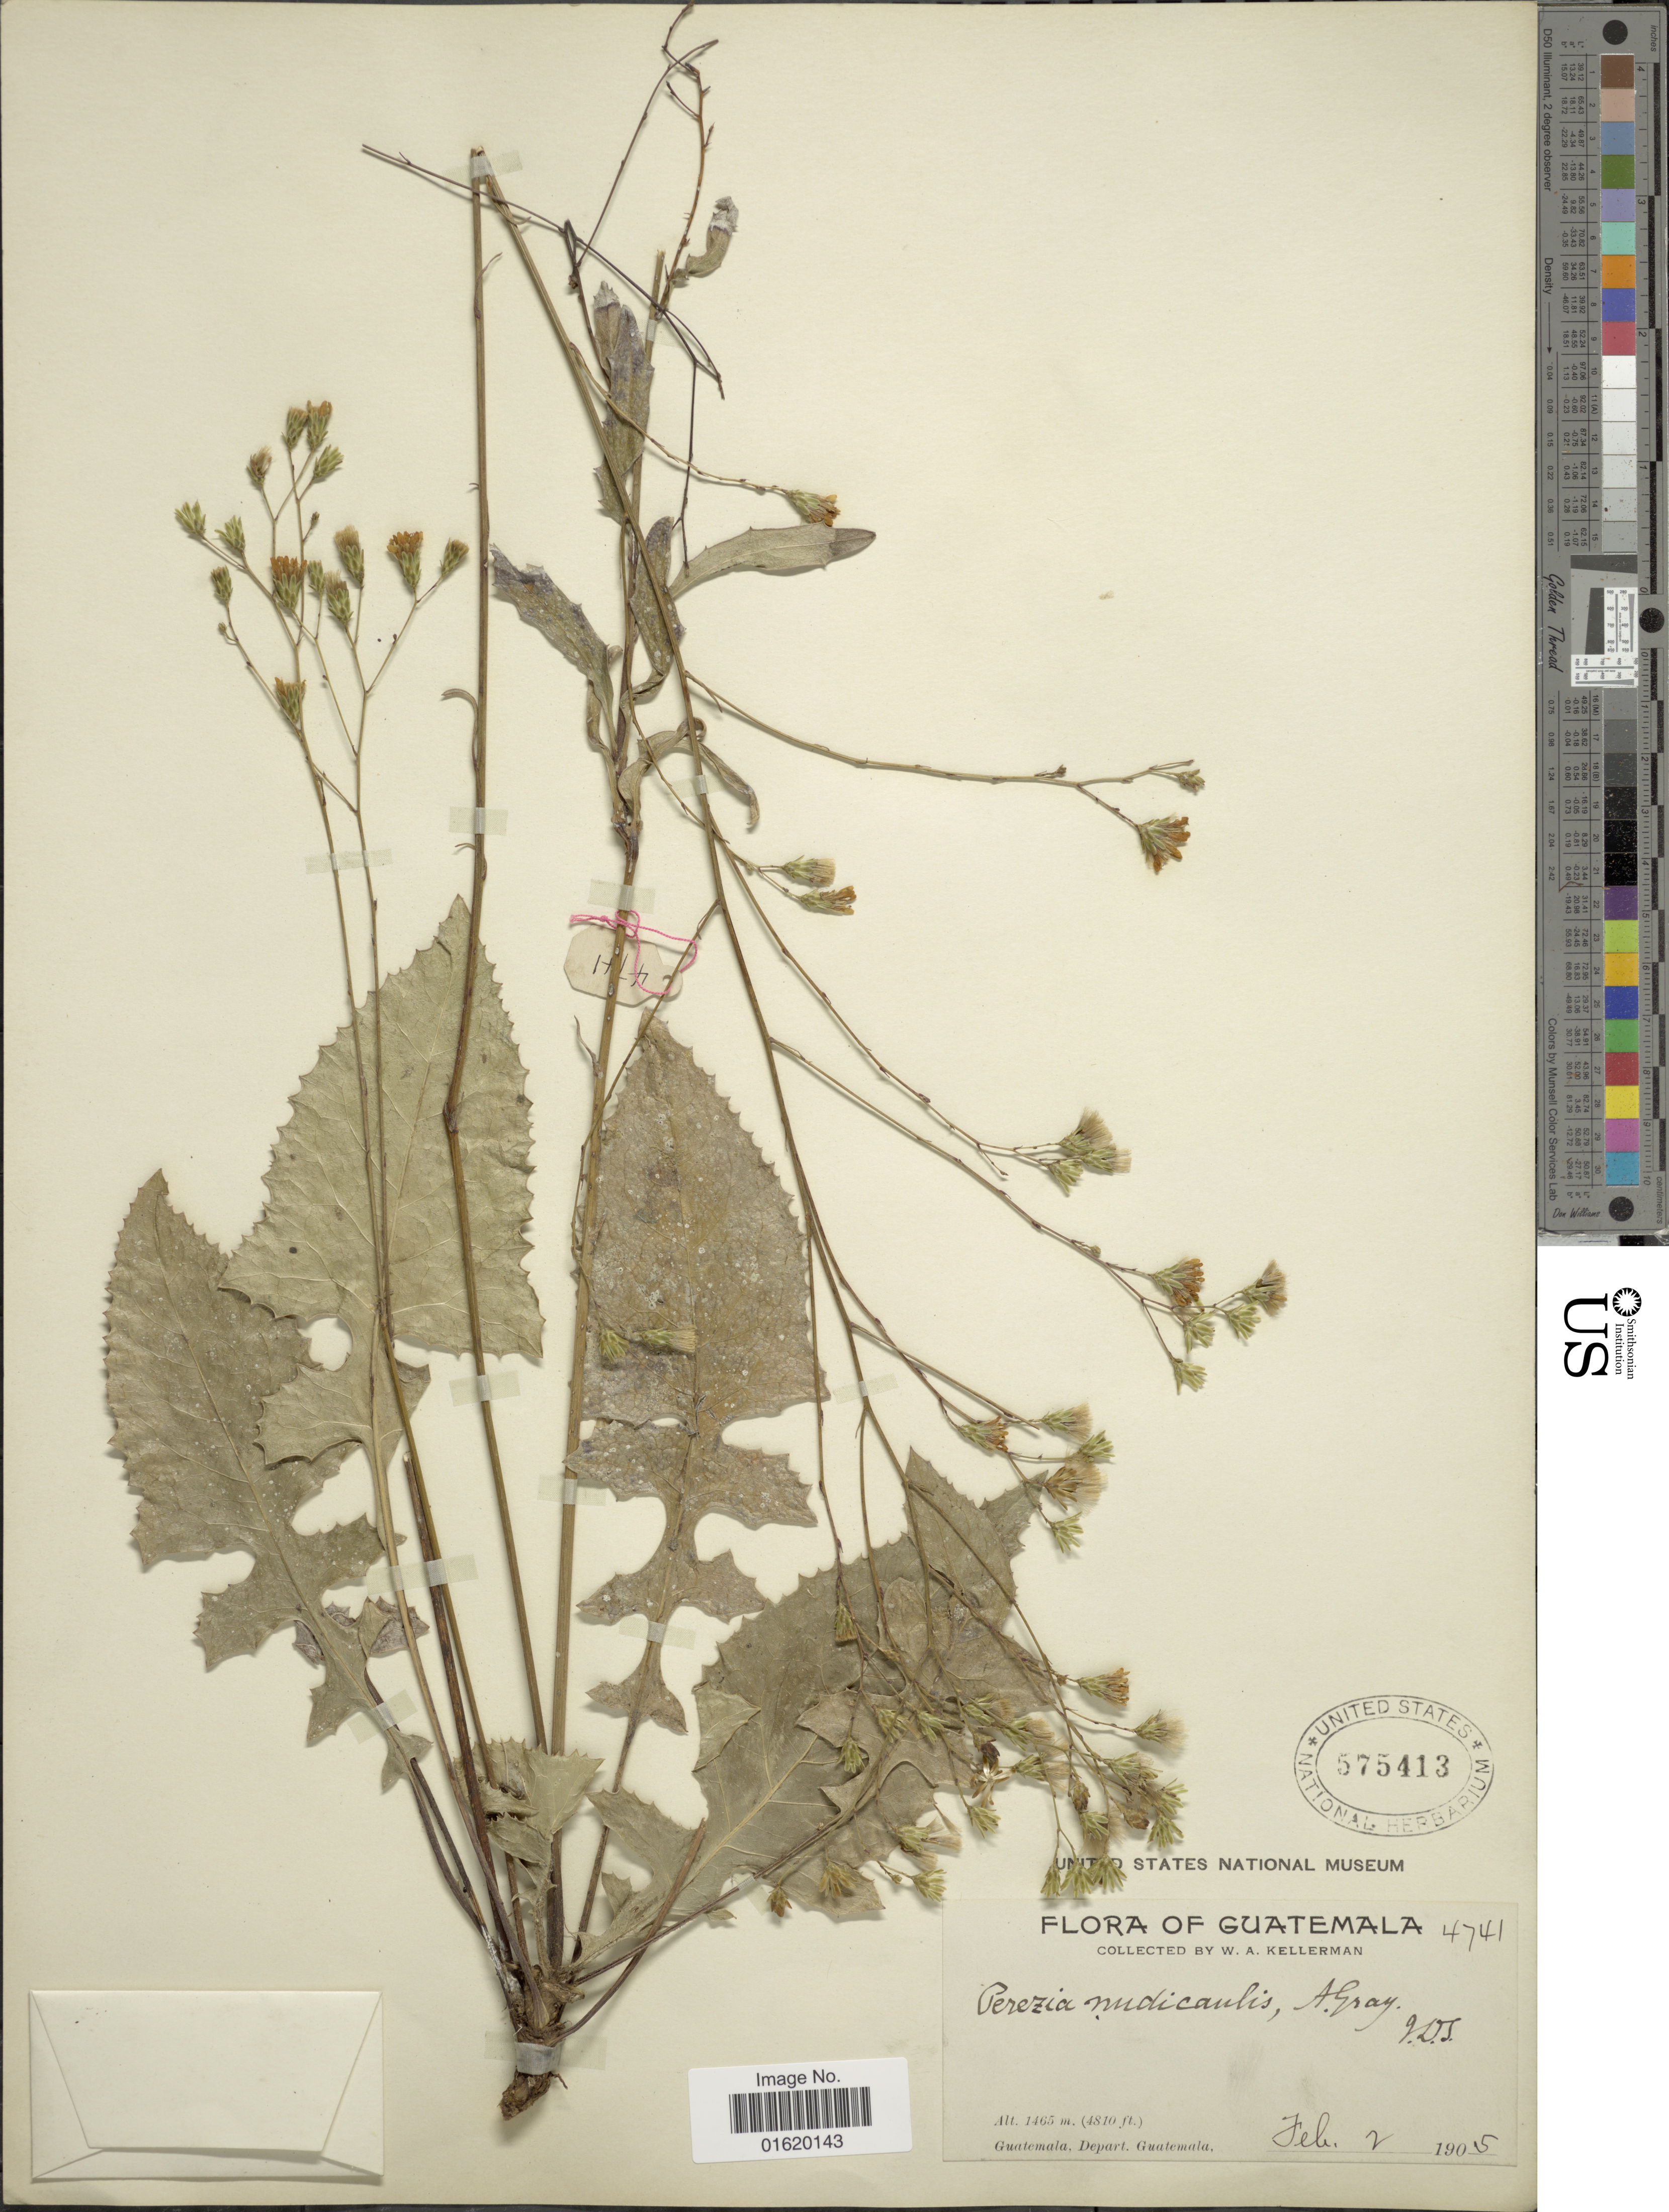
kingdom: Plantae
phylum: Tracheophyta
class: Magnoliopsida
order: Asterales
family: Asteraceae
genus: Acourtia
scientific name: Acourtia nudicaulis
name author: (A. Gray) B.L. Turner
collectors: W. Kellerman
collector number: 4741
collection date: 1905-02-02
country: Guatemala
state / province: Guatemala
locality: Depart. Guatemala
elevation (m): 1465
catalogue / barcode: US 575413